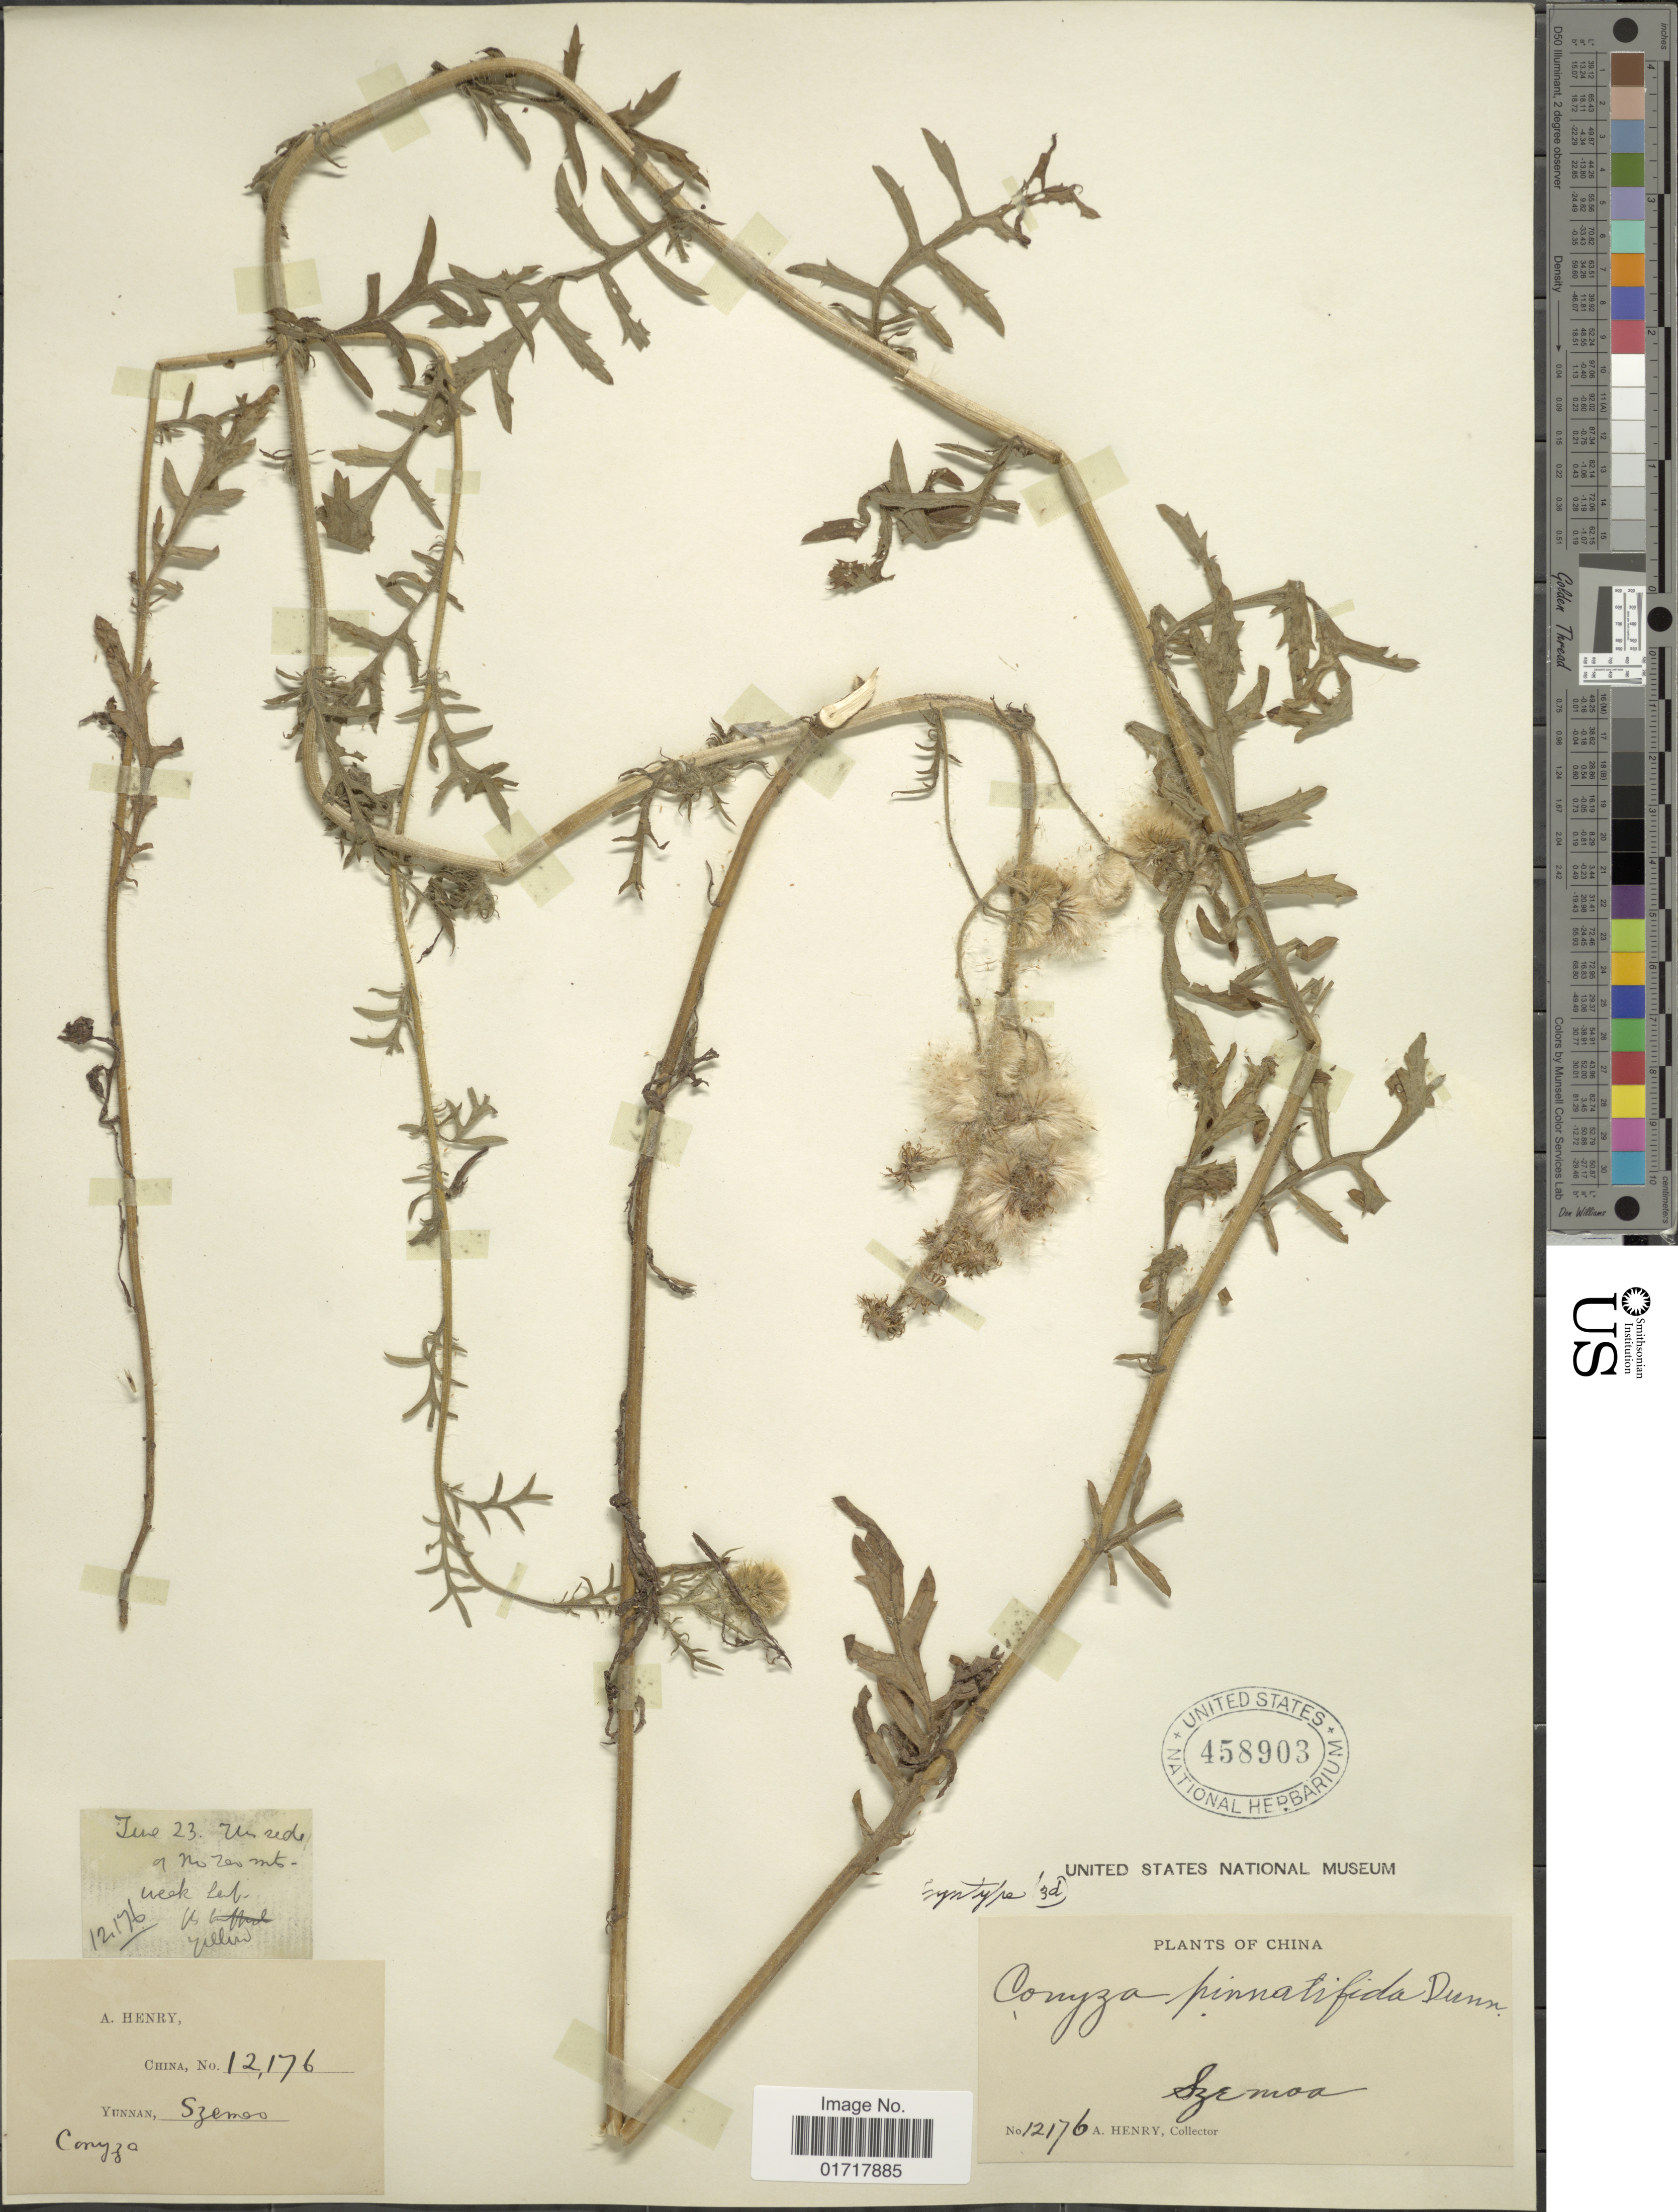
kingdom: Plantae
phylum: Tracheophyta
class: Magnoliopsida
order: Asterales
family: Asteraceae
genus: Conyza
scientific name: Conyza pinnatifida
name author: Dunn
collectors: A. Henry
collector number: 12176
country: China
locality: Szemoa.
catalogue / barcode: US 458903